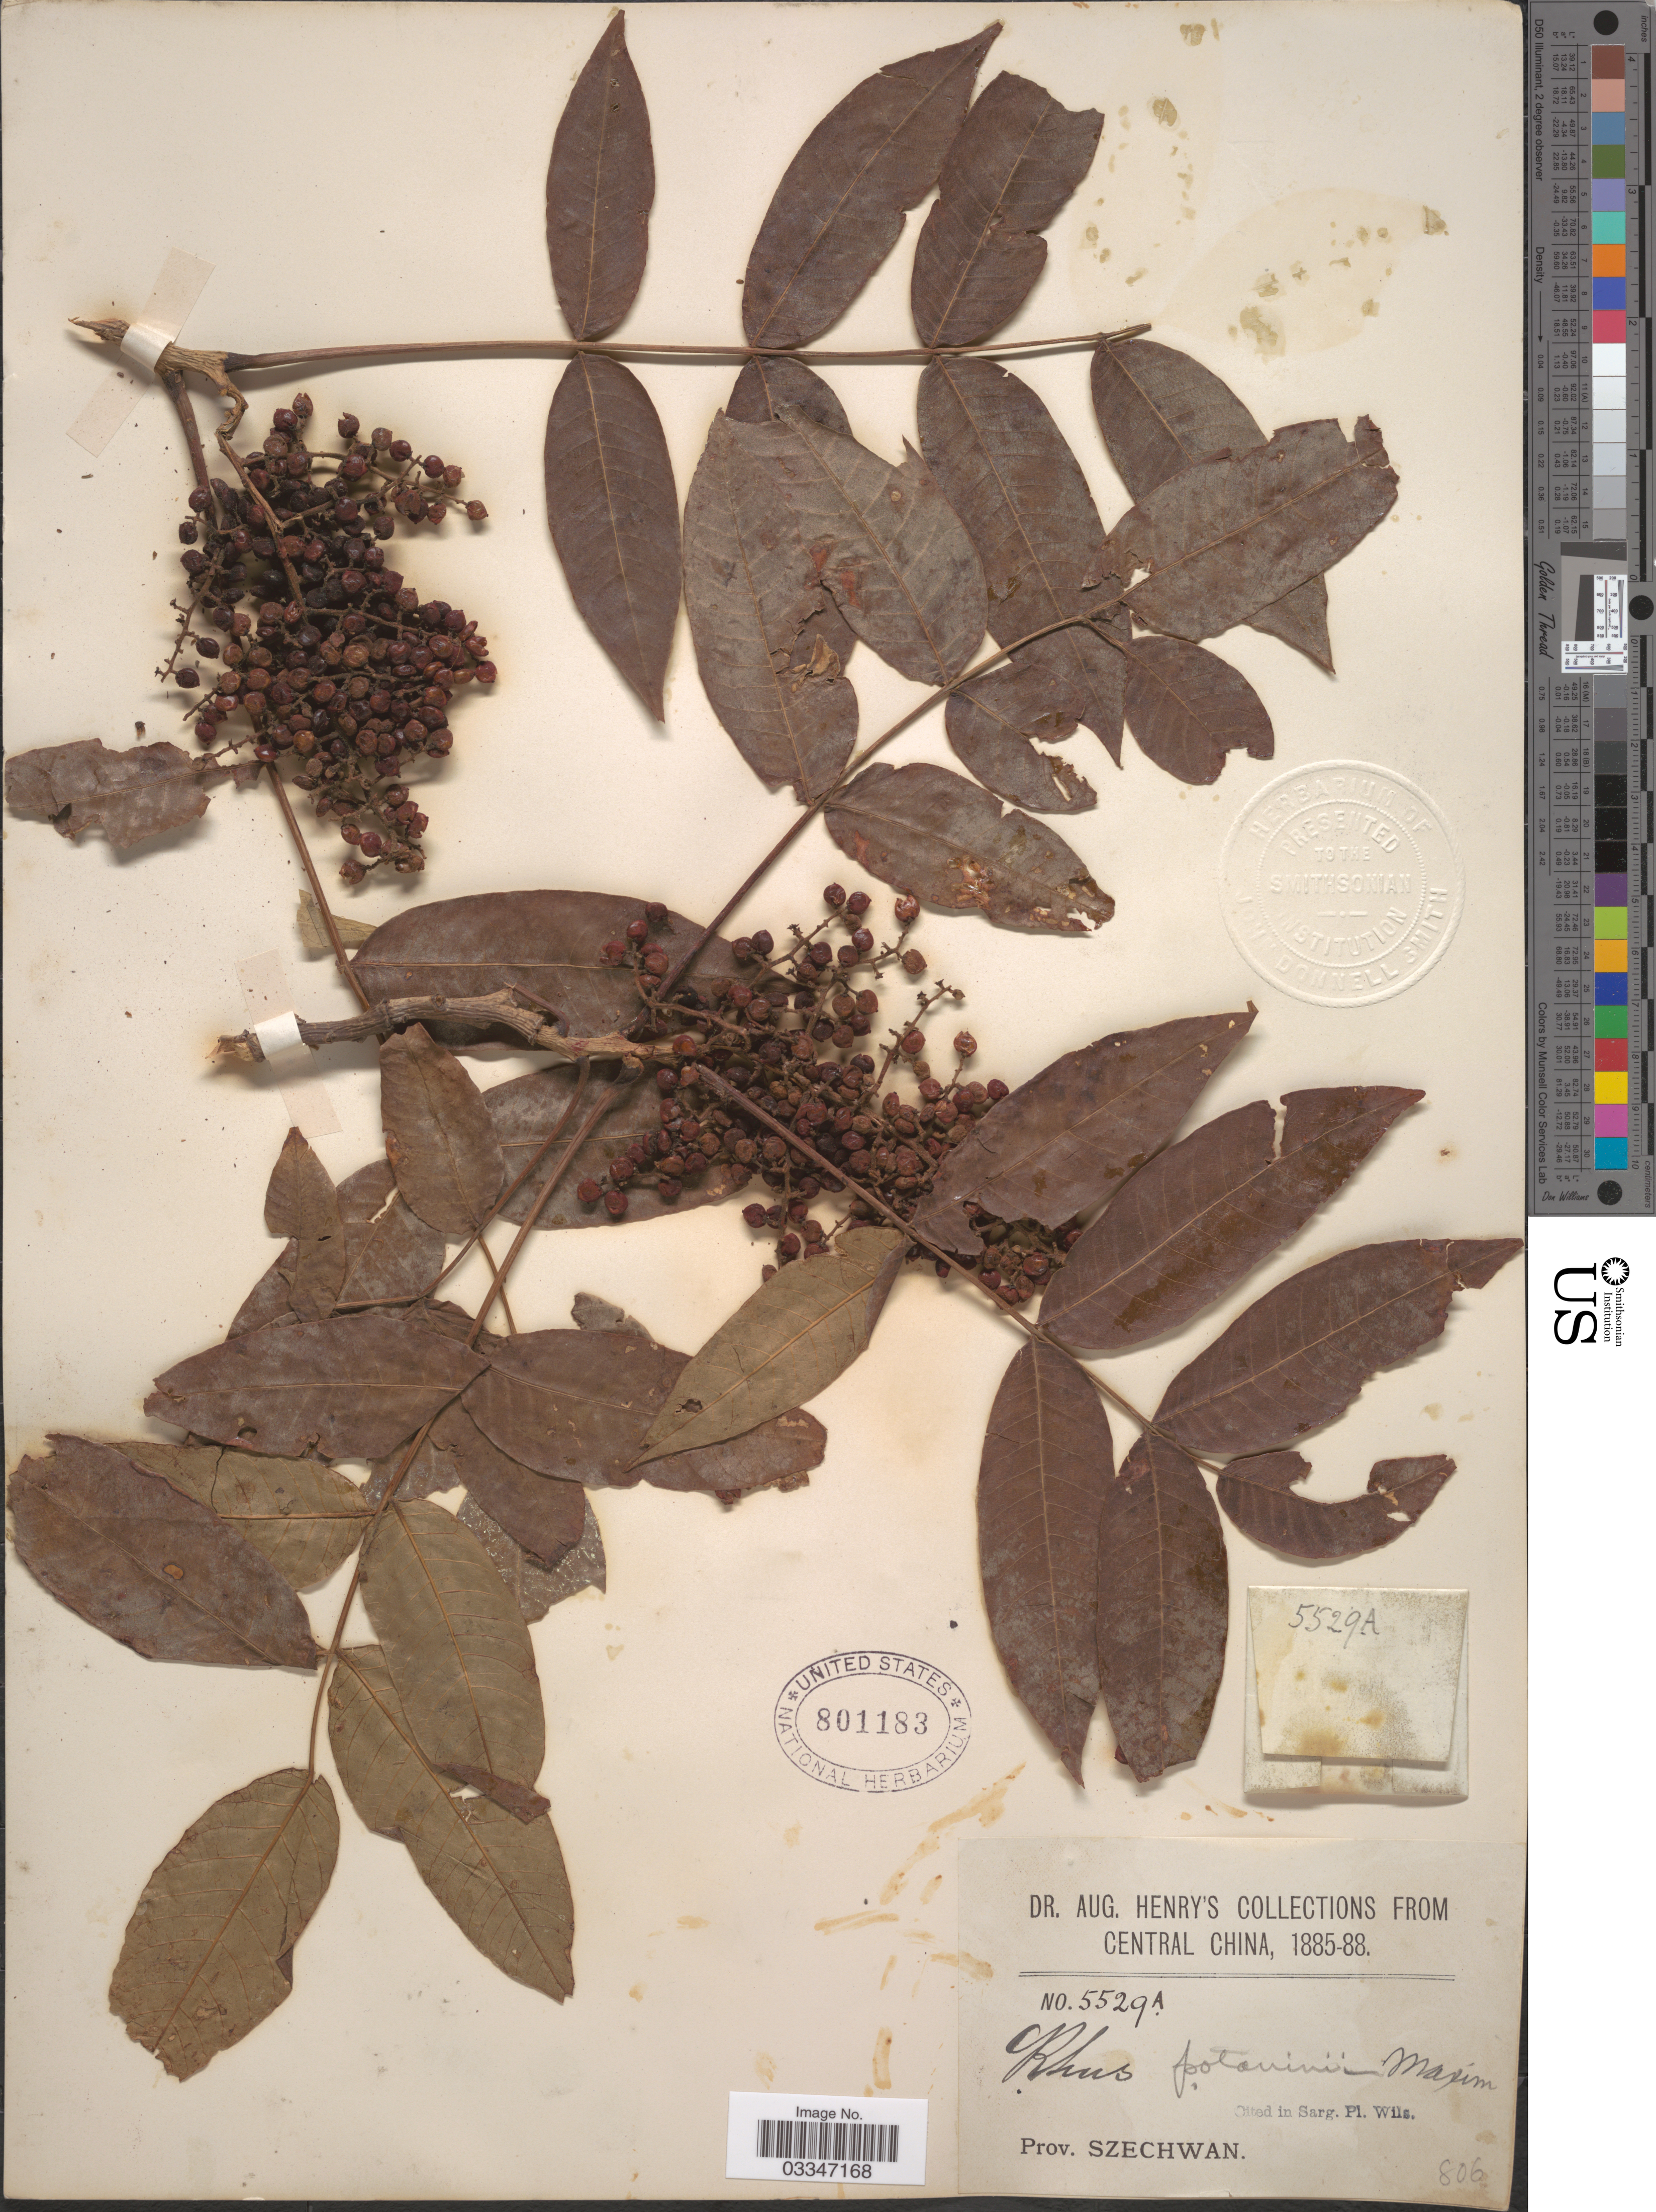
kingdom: Plantae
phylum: Tracheophyta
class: Magnoliopsida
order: Sapindales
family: Anacardiaceae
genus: Rhus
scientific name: Rhus potaninii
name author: Maxim.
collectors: A. Henry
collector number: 5529 A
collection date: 1885/1888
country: China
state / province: Sichuan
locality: Central China. Prov. Szechwan.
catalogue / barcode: US 801183